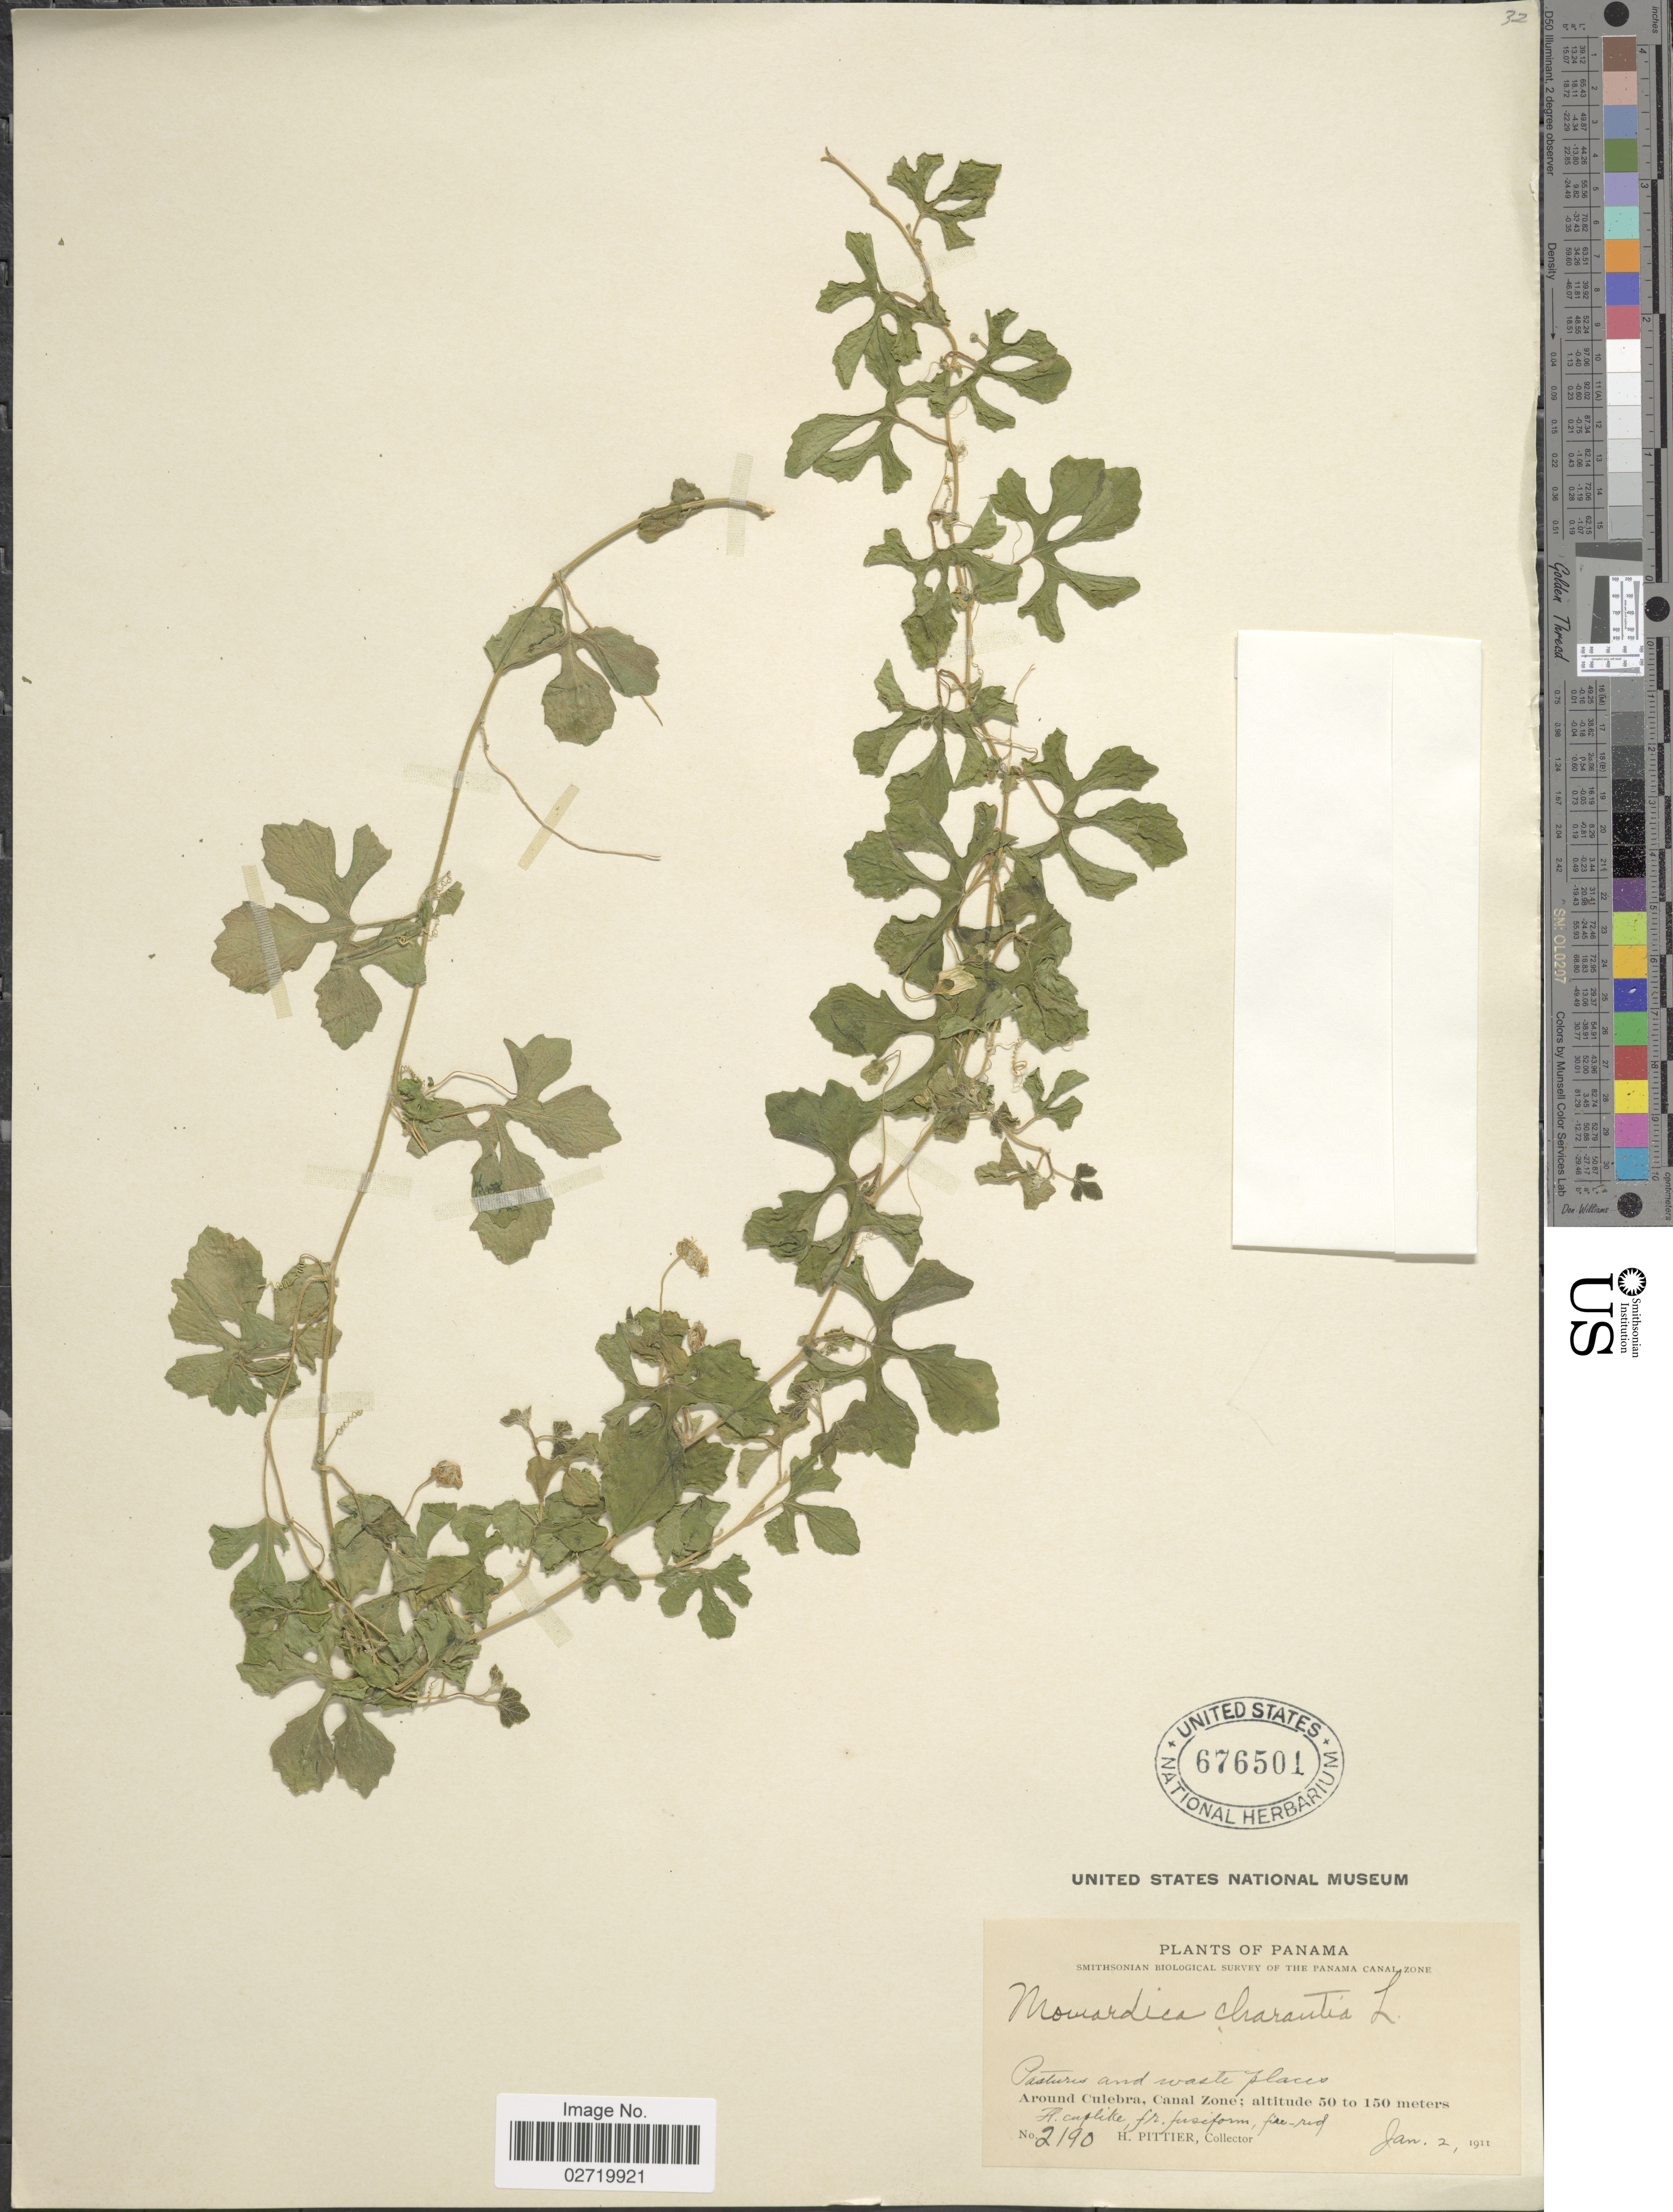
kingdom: Plantae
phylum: Tracheophyta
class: Magnoliopsida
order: Cucurbitales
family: Cucurbitaceae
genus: Momordica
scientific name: Momordica charantia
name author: L.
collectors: H. F. Pittier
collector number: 2190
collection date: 1911-01-02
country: Panama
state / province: Colón / Panamá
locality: Around Culebra, Canal Zone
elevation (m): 50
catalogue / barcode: US 676501